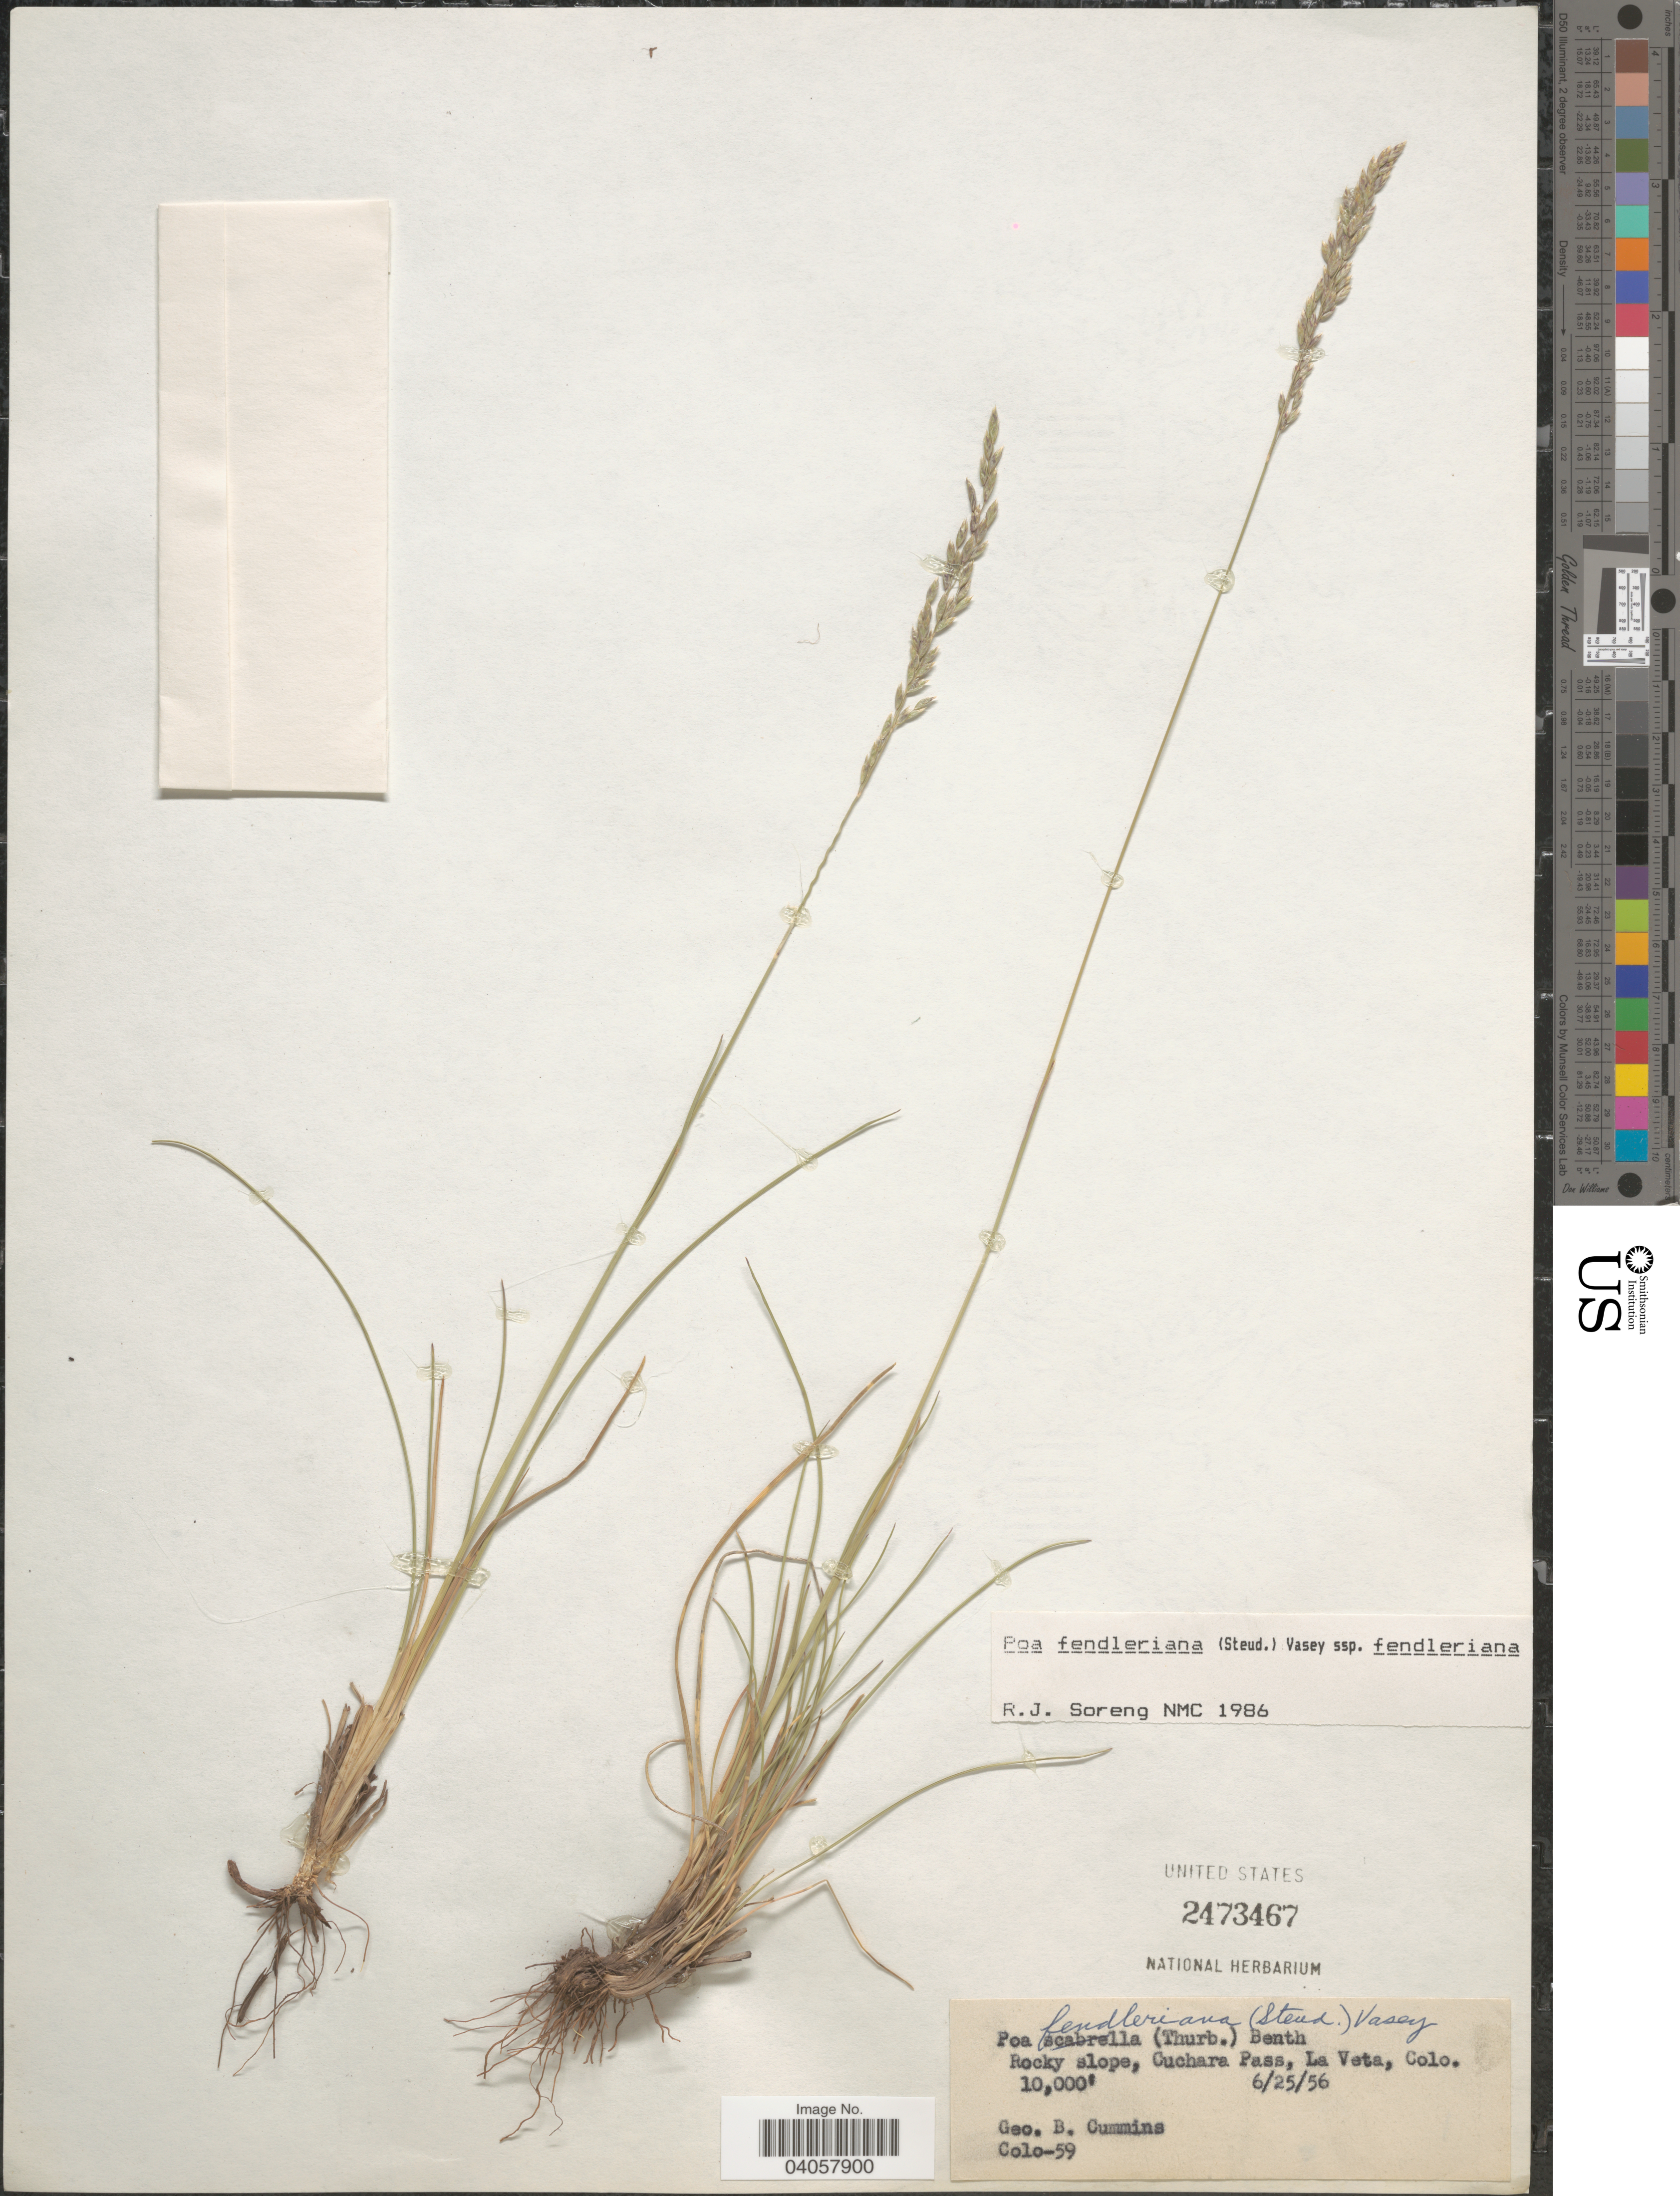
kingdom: Plantae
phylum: Tracheophyta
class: Liliopsida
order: Poales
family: Poaceae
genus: Poa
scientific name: Poa fendleriana subsp. fendleriana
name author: (Steud.) Vasey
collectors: G. Cummins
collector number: Colo-59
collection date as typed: Transcribed d/m/y: 25/6/56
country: United States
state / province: Colorado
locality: Rocky slope, Cuchara Pass, La Veta.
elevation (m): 3048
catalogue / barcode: US 2473467